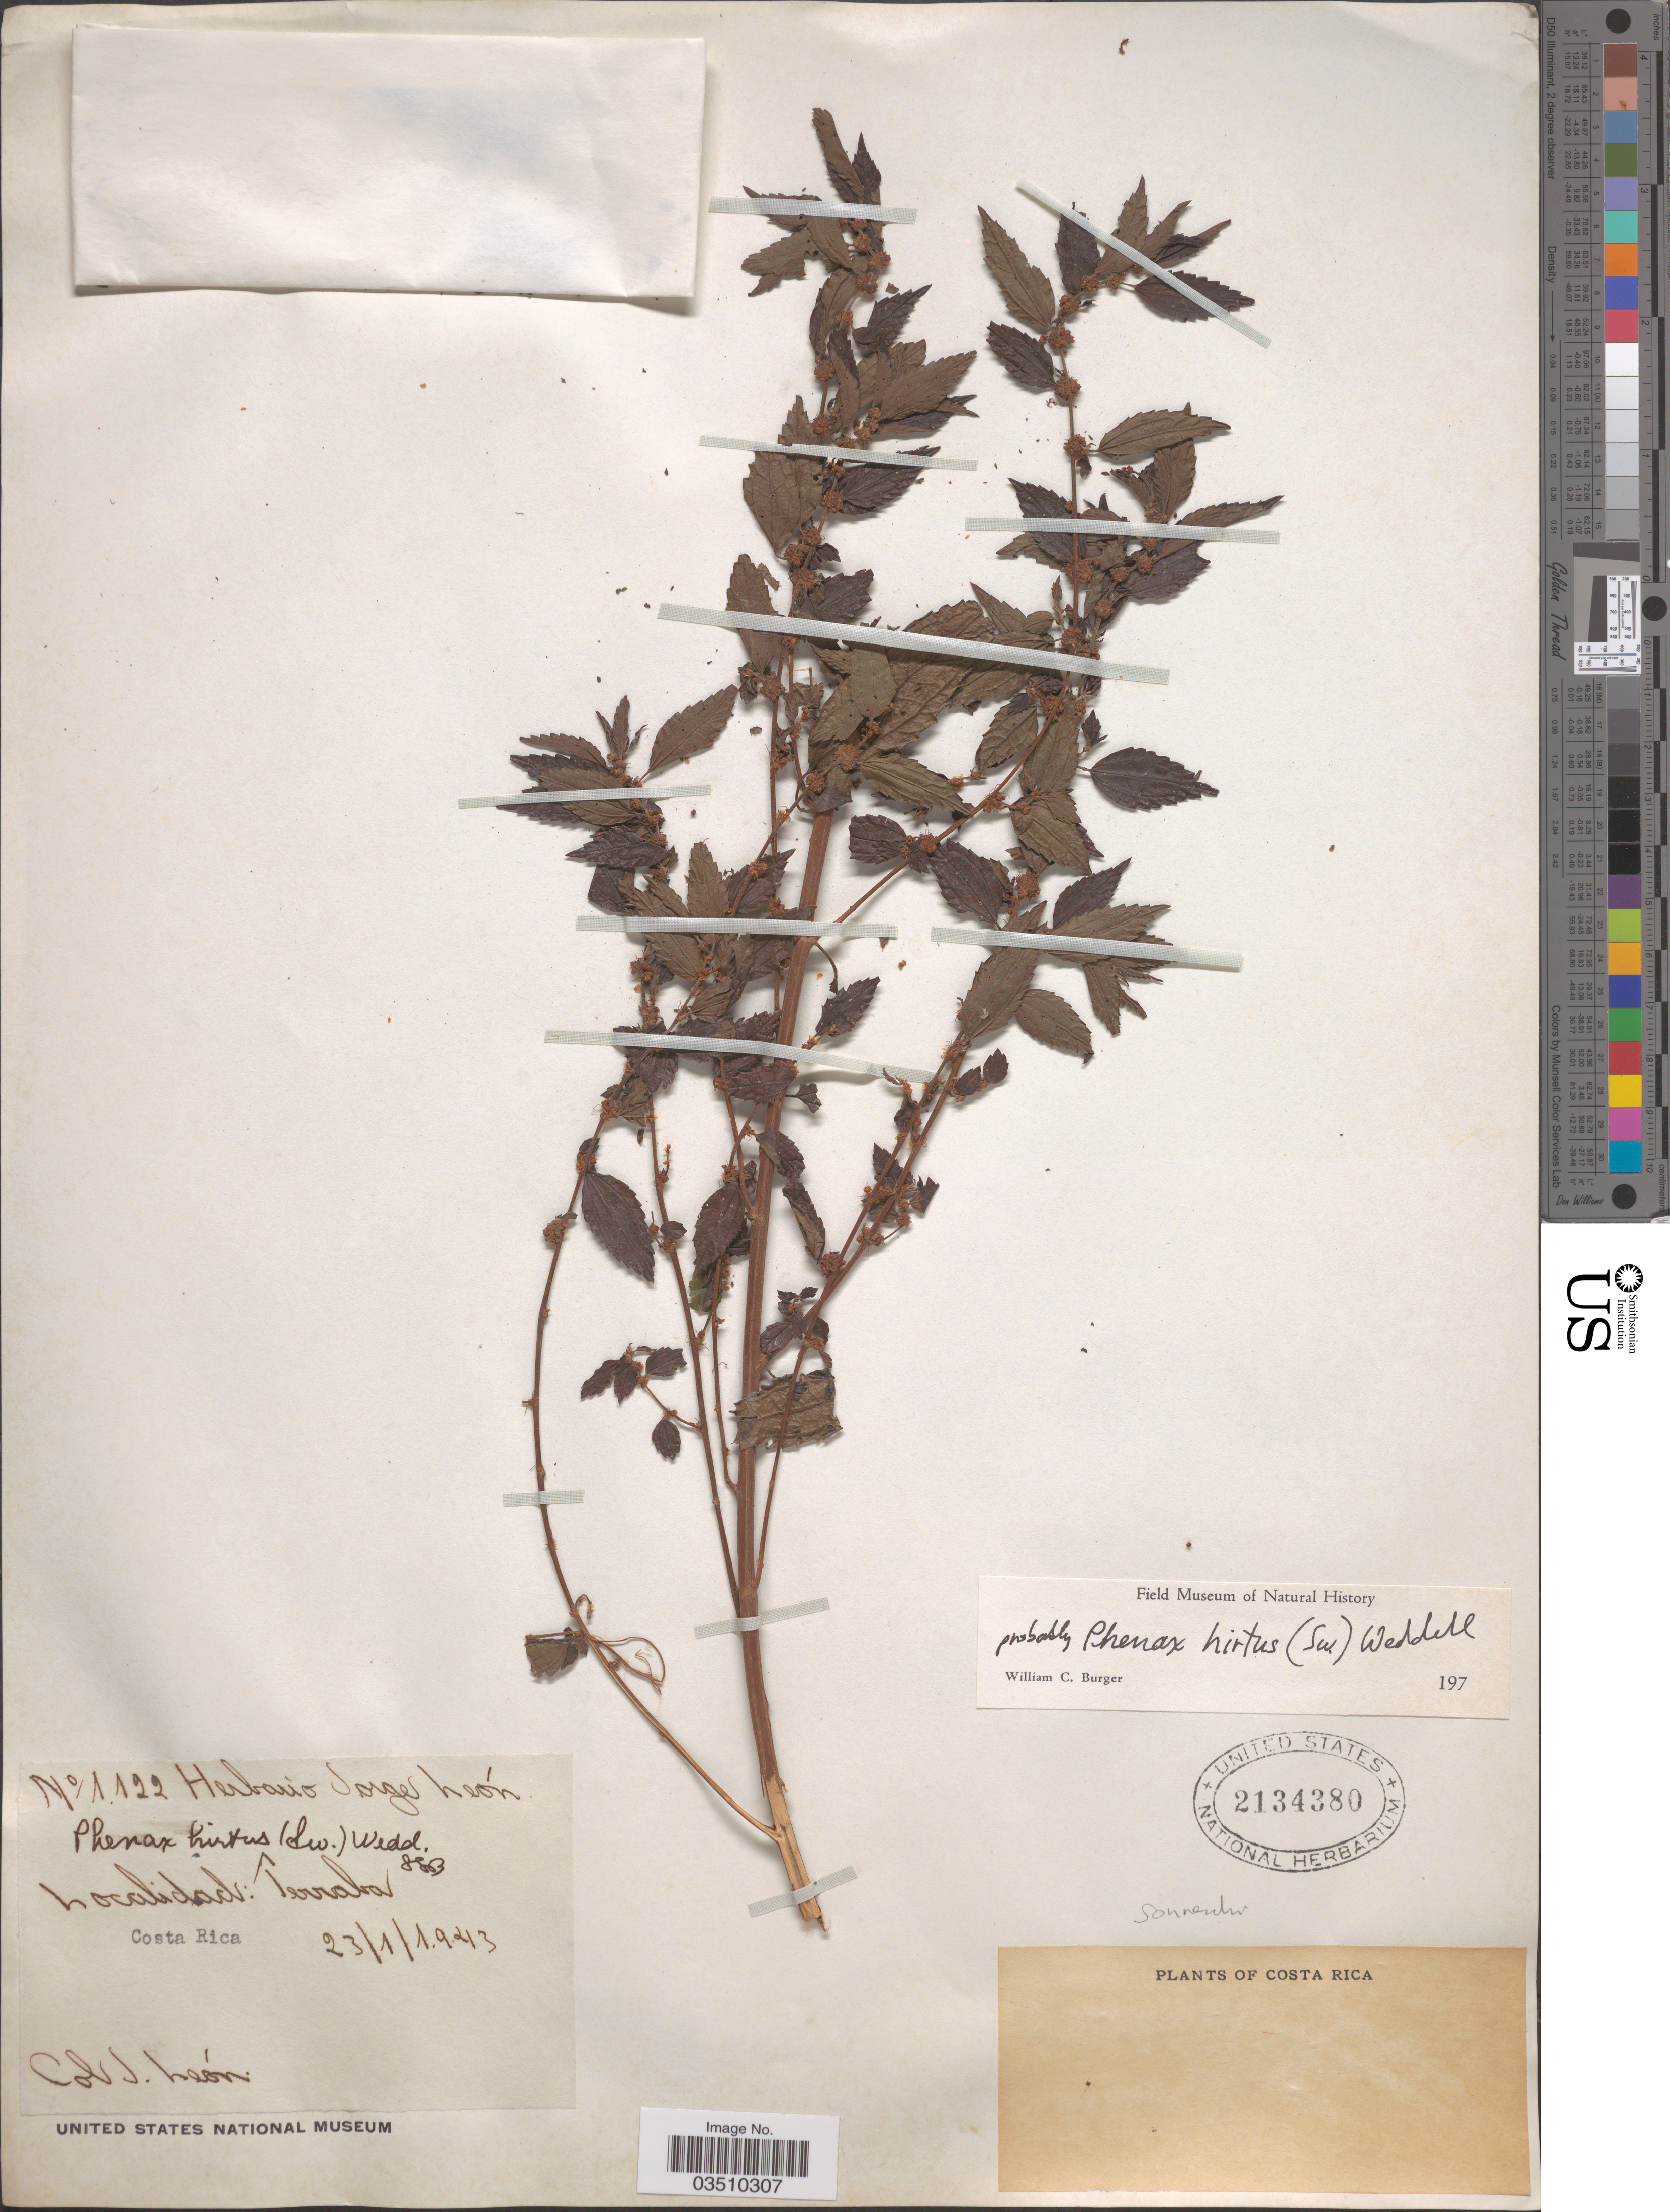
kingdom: Plantae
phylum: Tracheophyta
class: Magnoliopsida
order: Rosales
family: Urticaceae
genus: Phenax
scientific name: Phenax hirtus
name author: (Sw.) Wedd.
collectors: J. León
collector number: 1122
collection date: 1943-01-23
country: Costa Rica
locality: Terraba.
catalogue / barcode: US 2134380